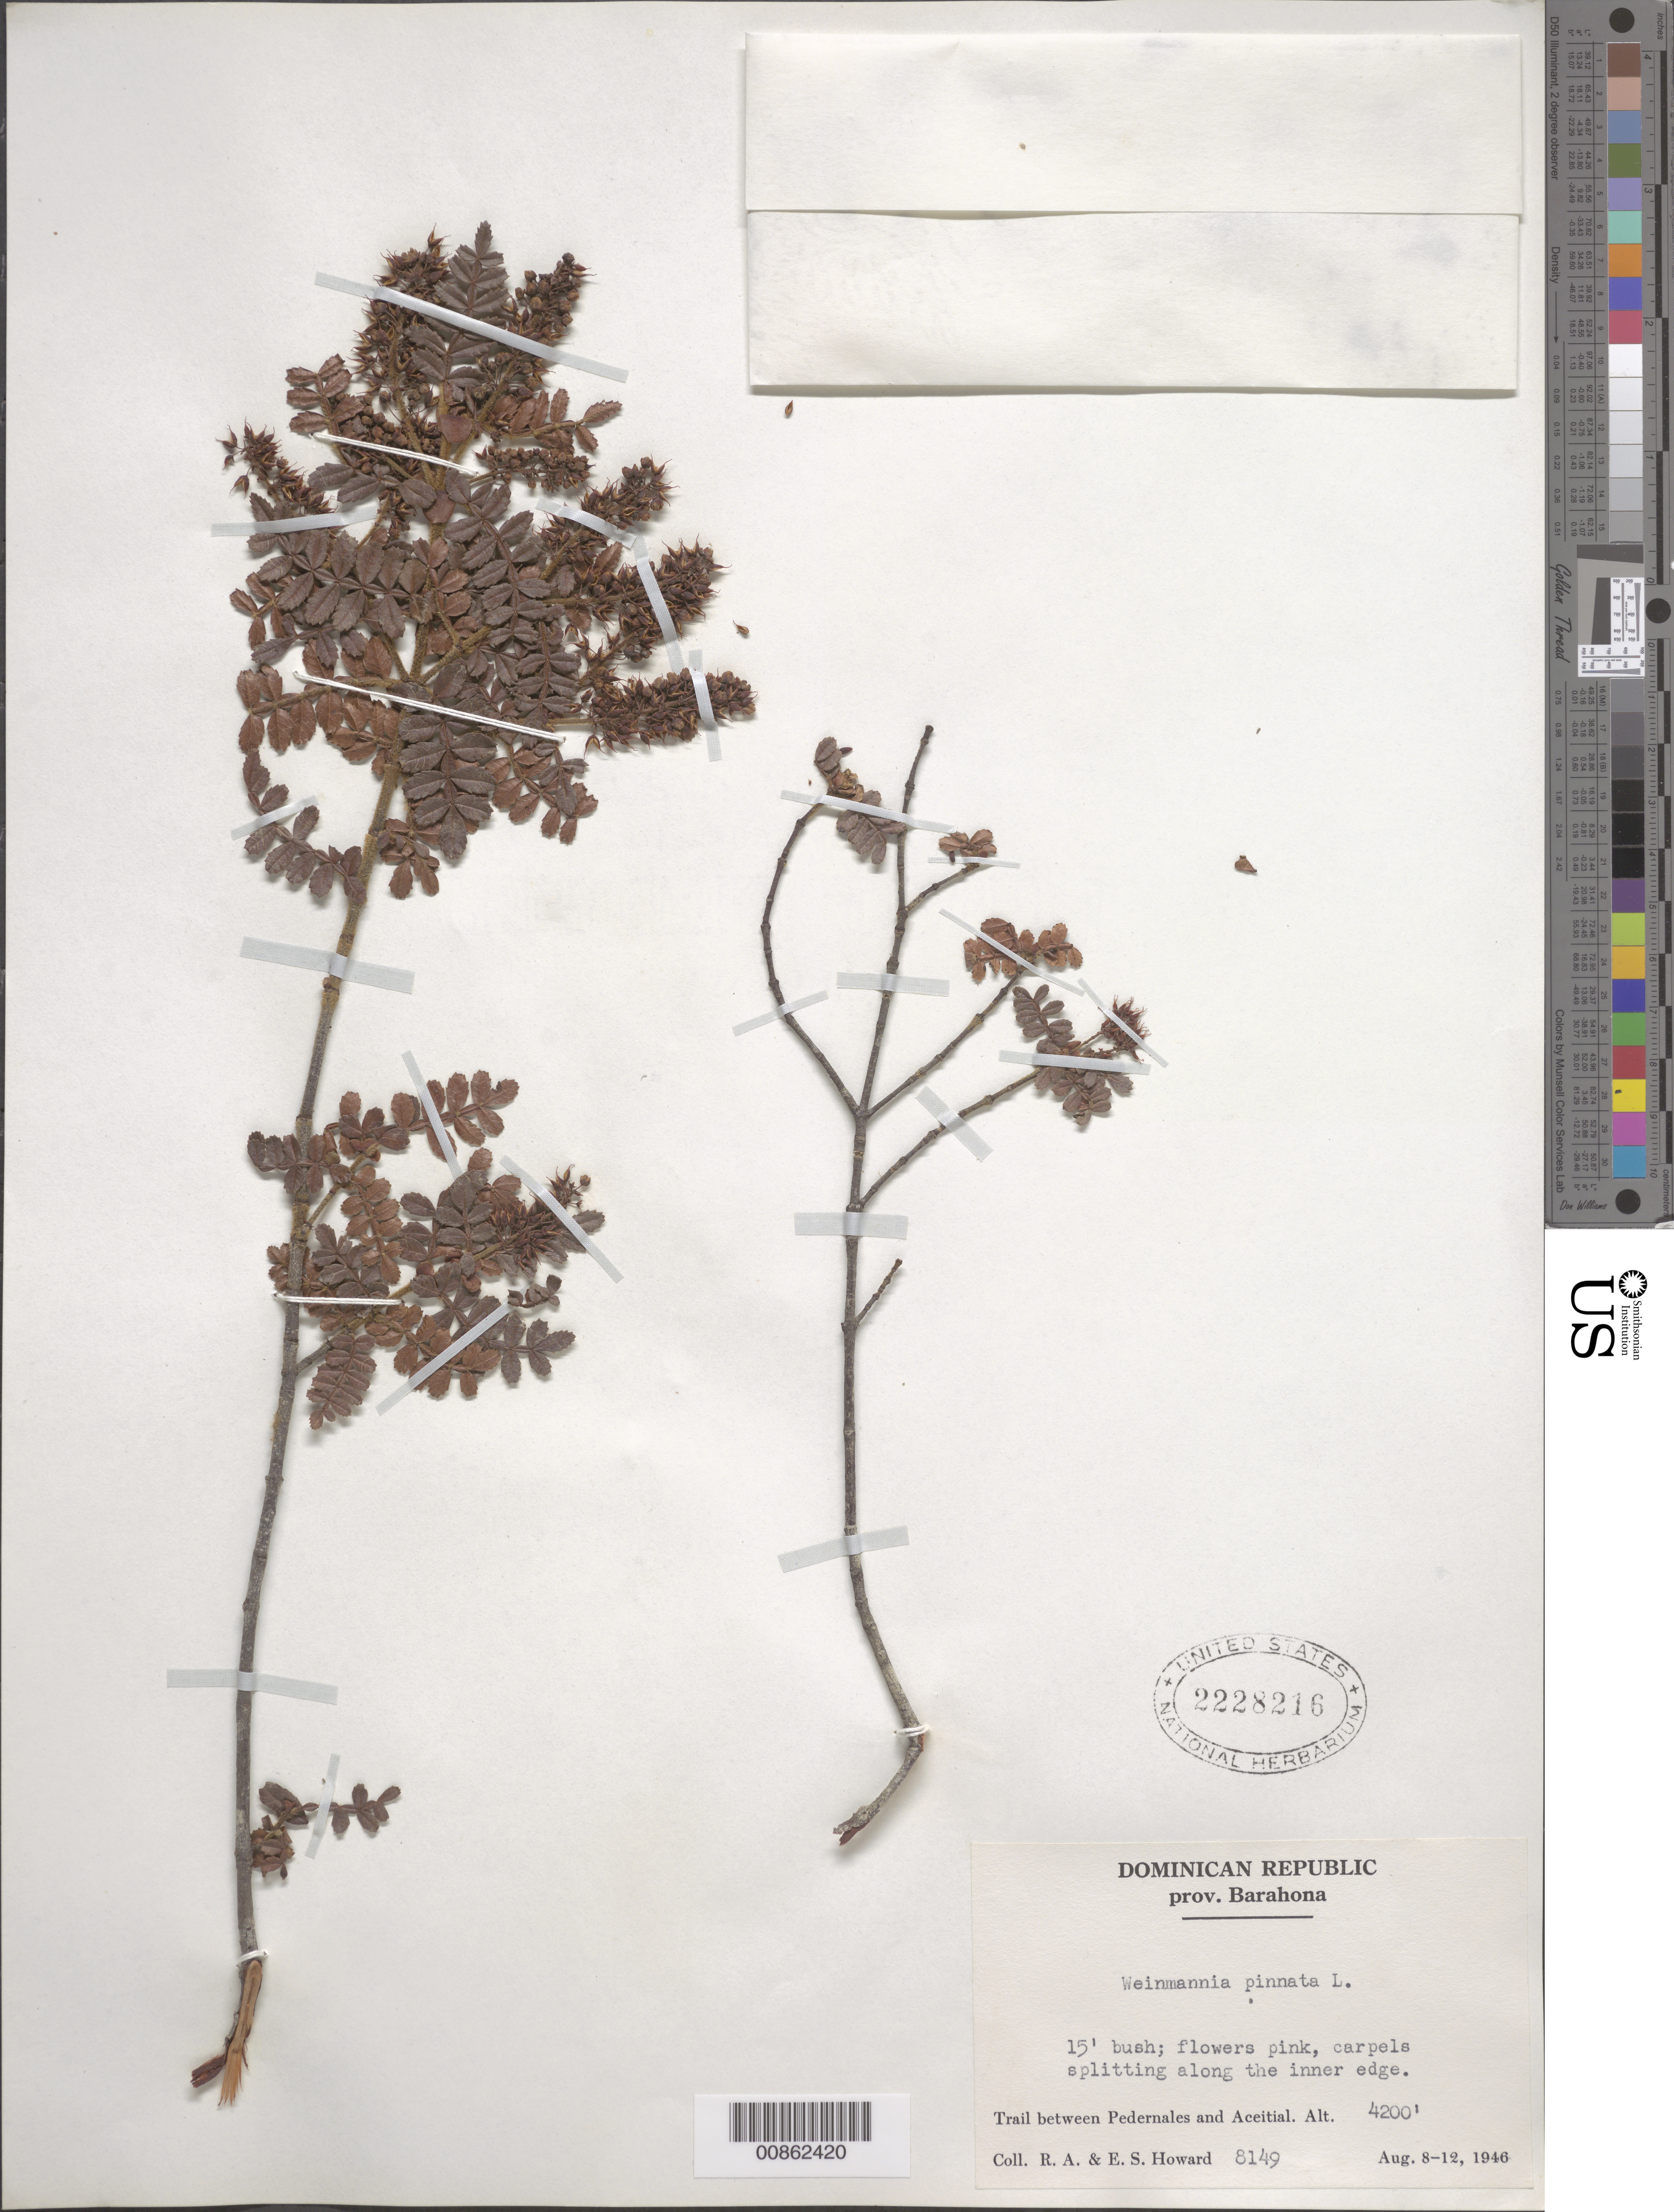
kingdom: Plantae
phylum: Tracheophyta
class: Magnoliopsida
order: Oxalidales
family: Cunoniaceae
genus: Weinmannia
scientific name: Weinmannia pinnata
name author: L.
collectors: R. A. Howard & E. S. Howard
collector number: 8149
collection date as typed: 08 Aug 1946 to 12 Aug 1946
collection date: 1946-08-08/1946-08-12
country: Dominican Republic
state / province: Barahona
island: Hispaniola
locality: Trail between Pedernales and Aceitial.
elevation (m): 1280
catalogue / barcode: US 2228216